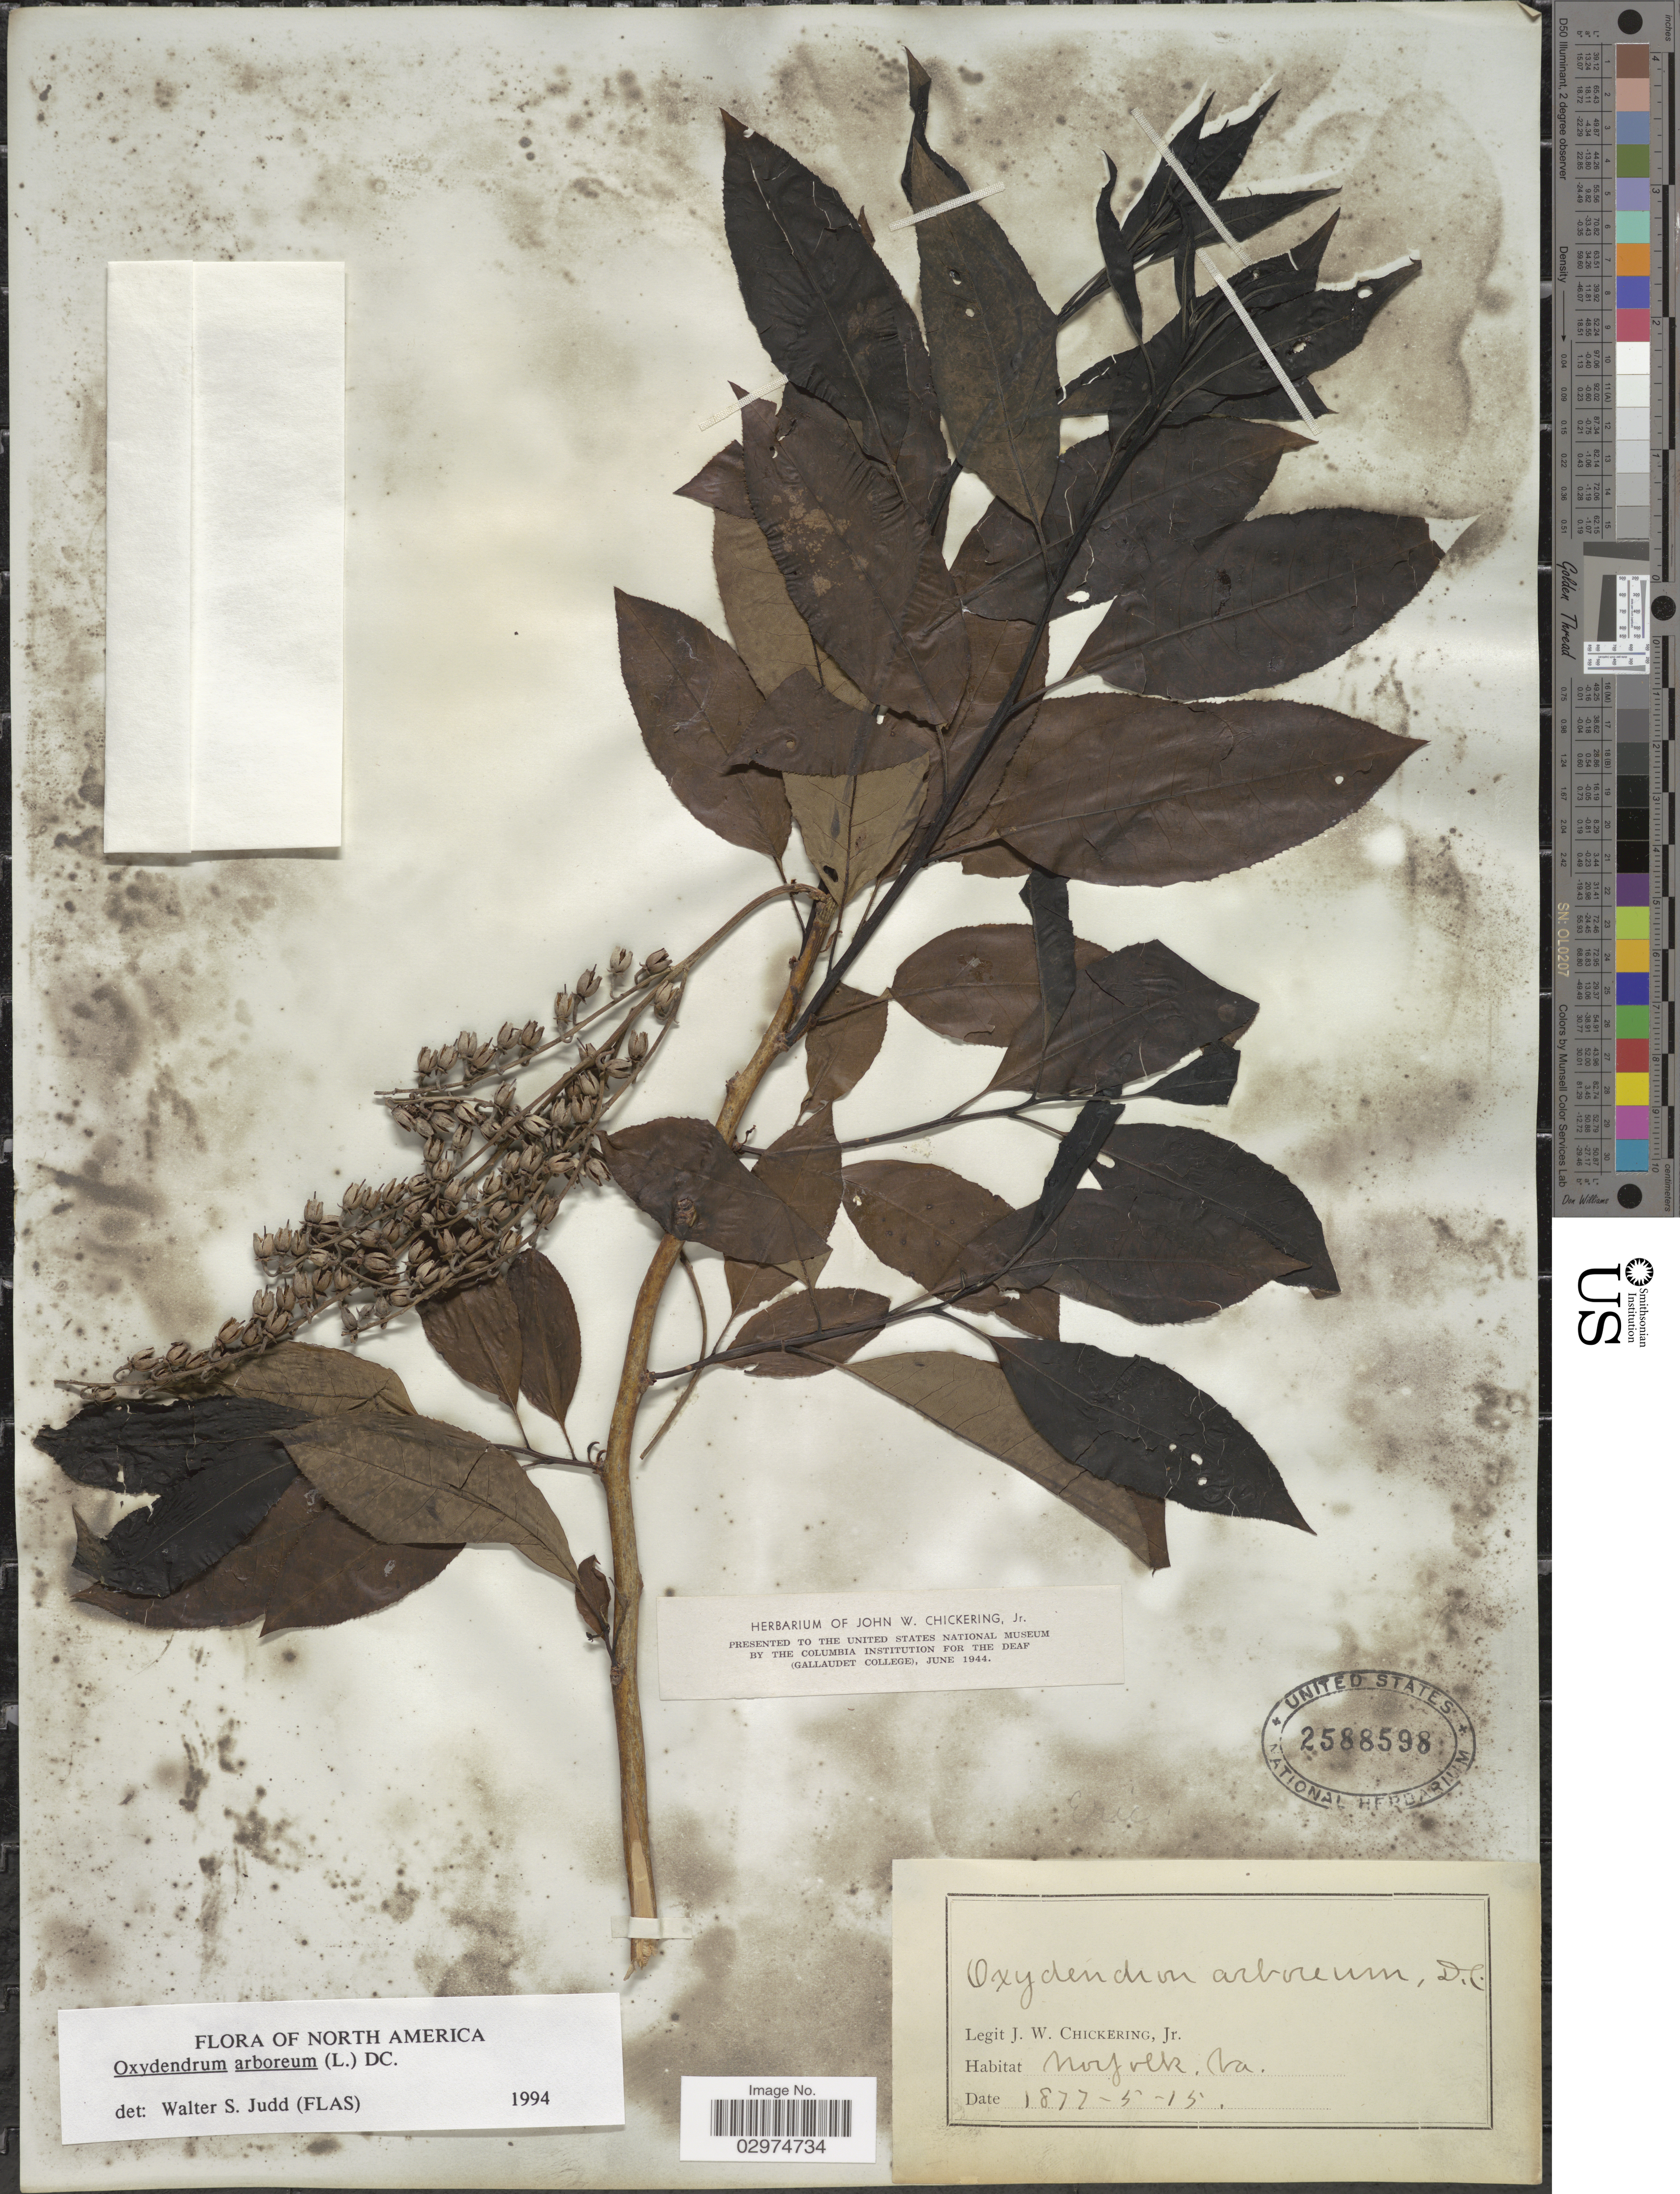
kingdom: Plantae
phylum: Tracheophyta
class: Magnoliopsida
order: Ericales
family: Ericaceae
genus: Oxydendrum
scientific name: Oxydendrum arboreum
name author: (L.) DC.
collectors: J. W. Chickering Jr.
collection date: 1877-05-15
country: United States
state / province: Virginia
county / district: City of Norfolk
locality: Norfolk.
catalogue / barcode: US 2588598